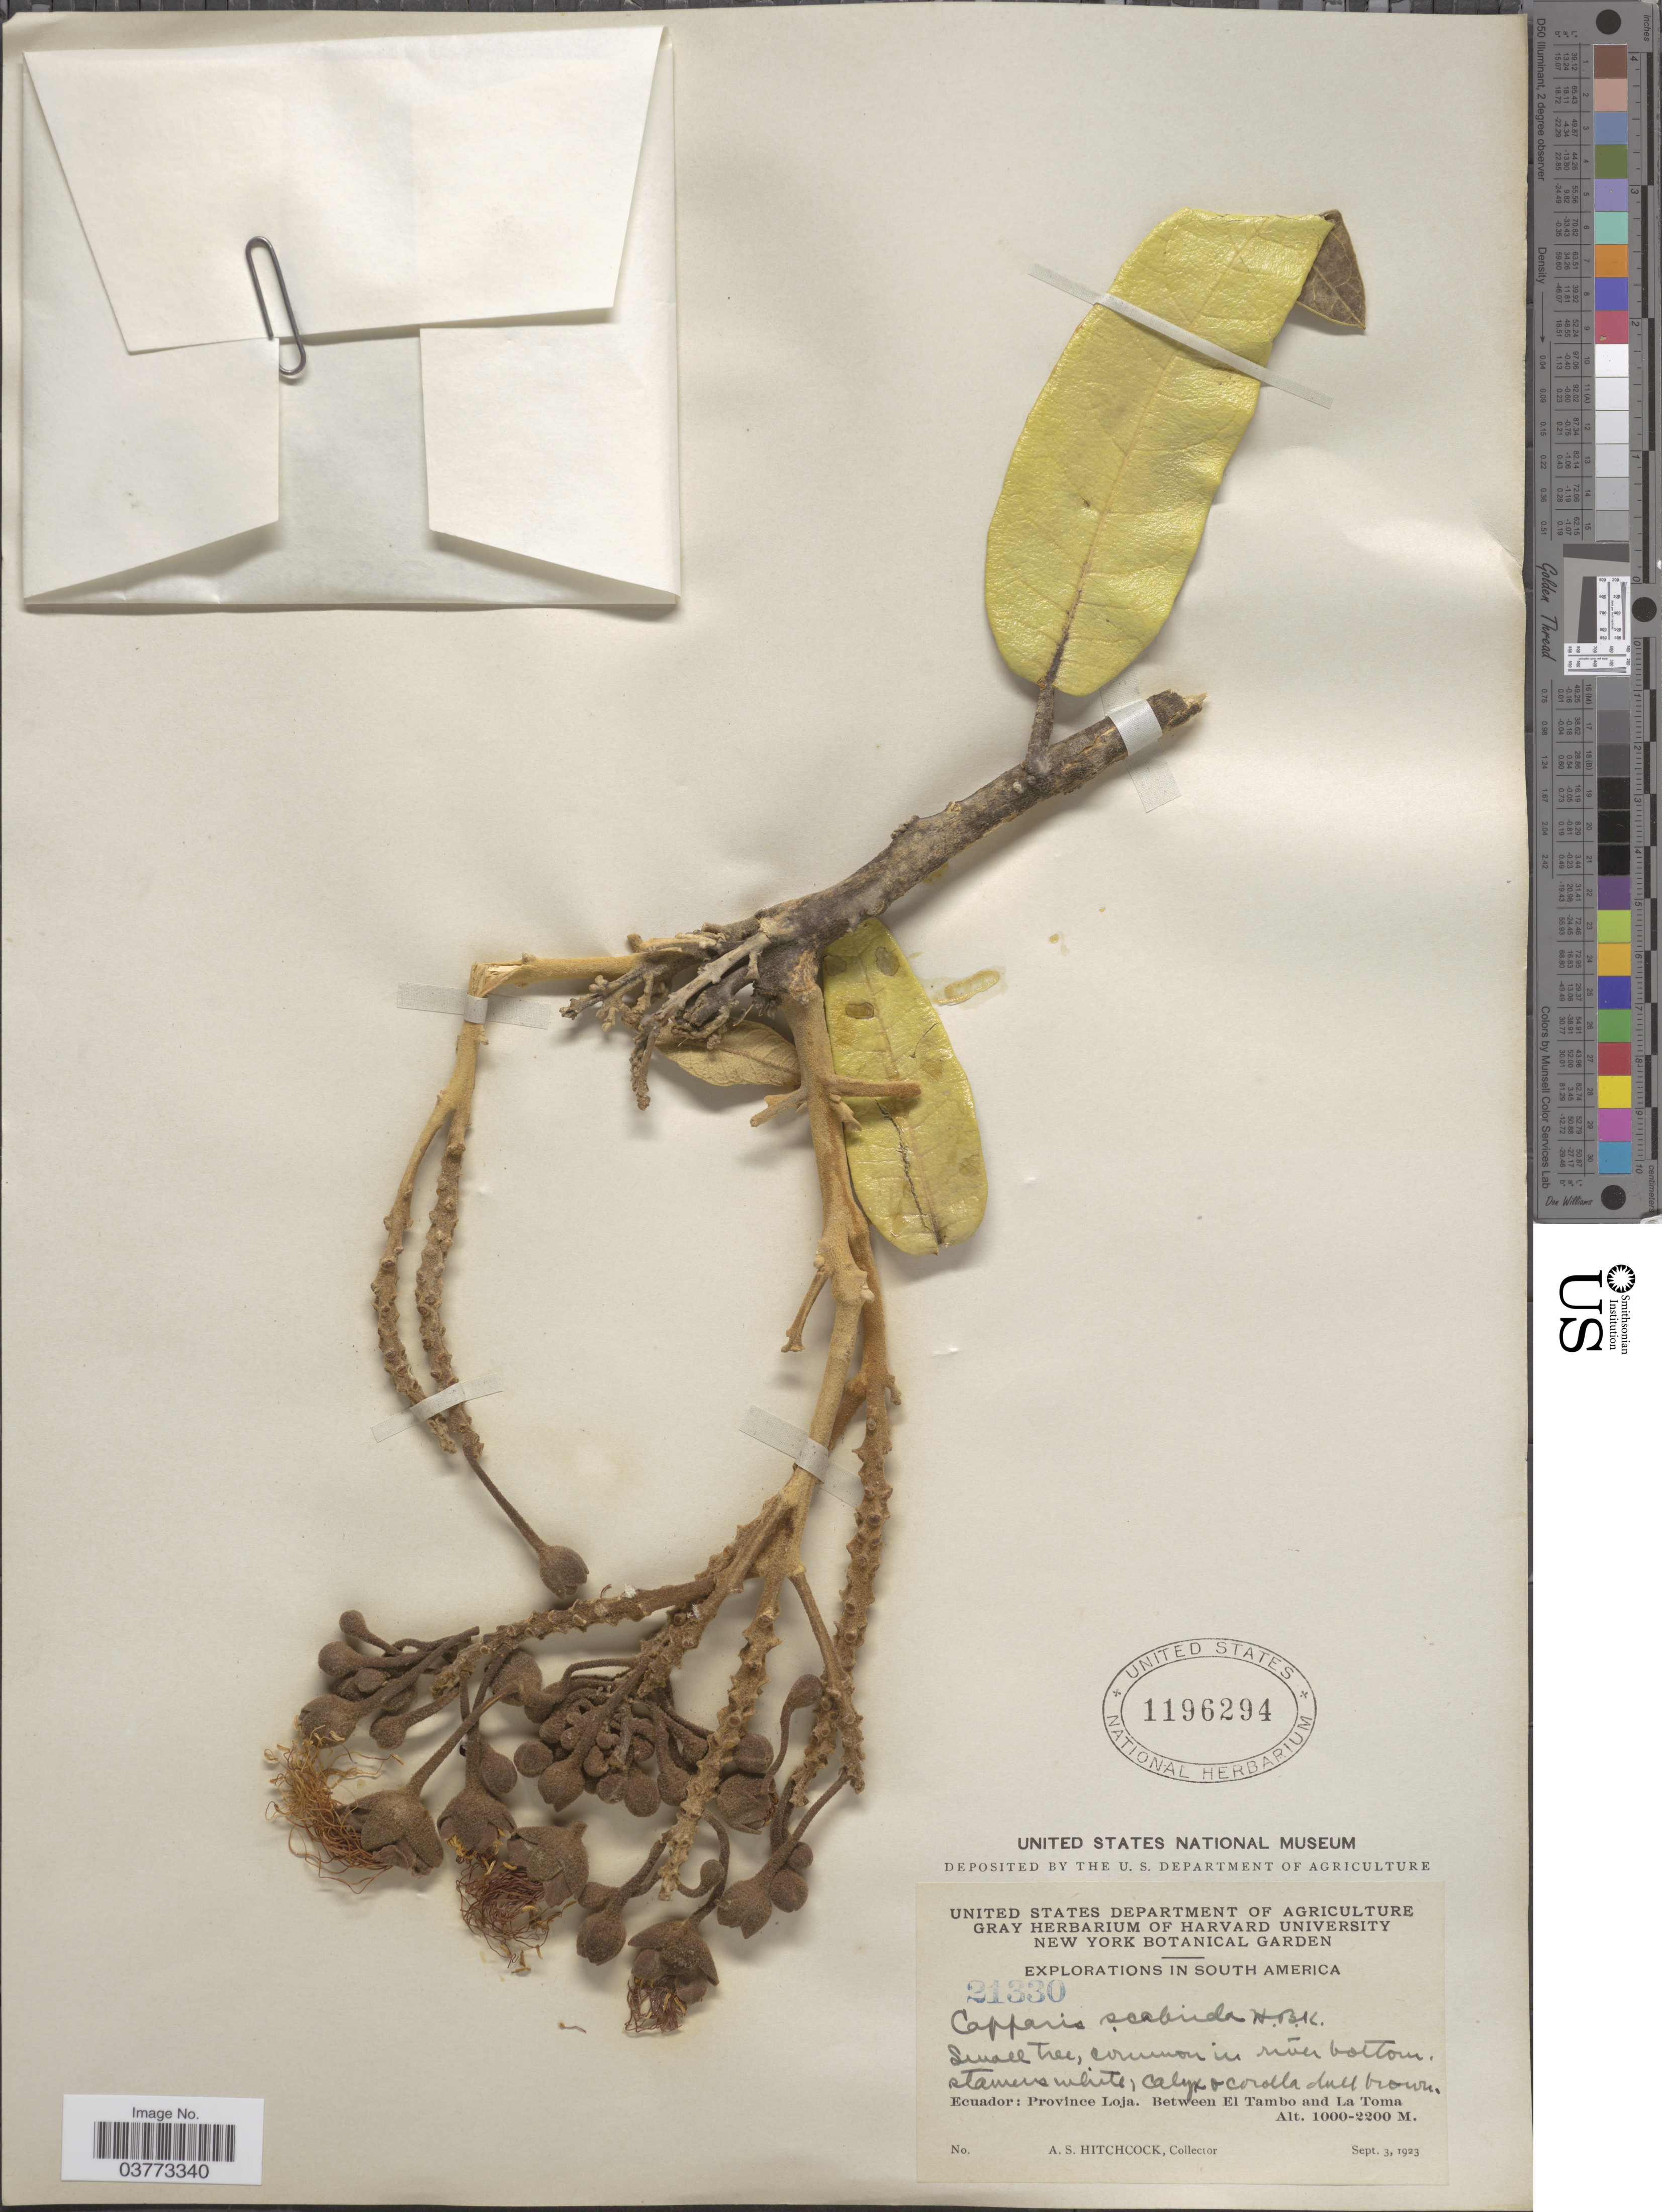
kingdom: Plantae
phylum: Tracheophyta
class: Magnoliopsida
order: Brassicales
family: Capparaceae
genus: Colicodendron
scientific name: Colicodendron angulatum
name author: (Ruiz & Pav. ex DC.) Hutch.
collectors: A. S. Hitchcock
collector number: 21330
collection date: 1923-09-03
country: Ecuador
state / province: Loja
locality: Between El Tambo and La Toma.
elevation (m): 1000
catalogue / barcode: US 1196294